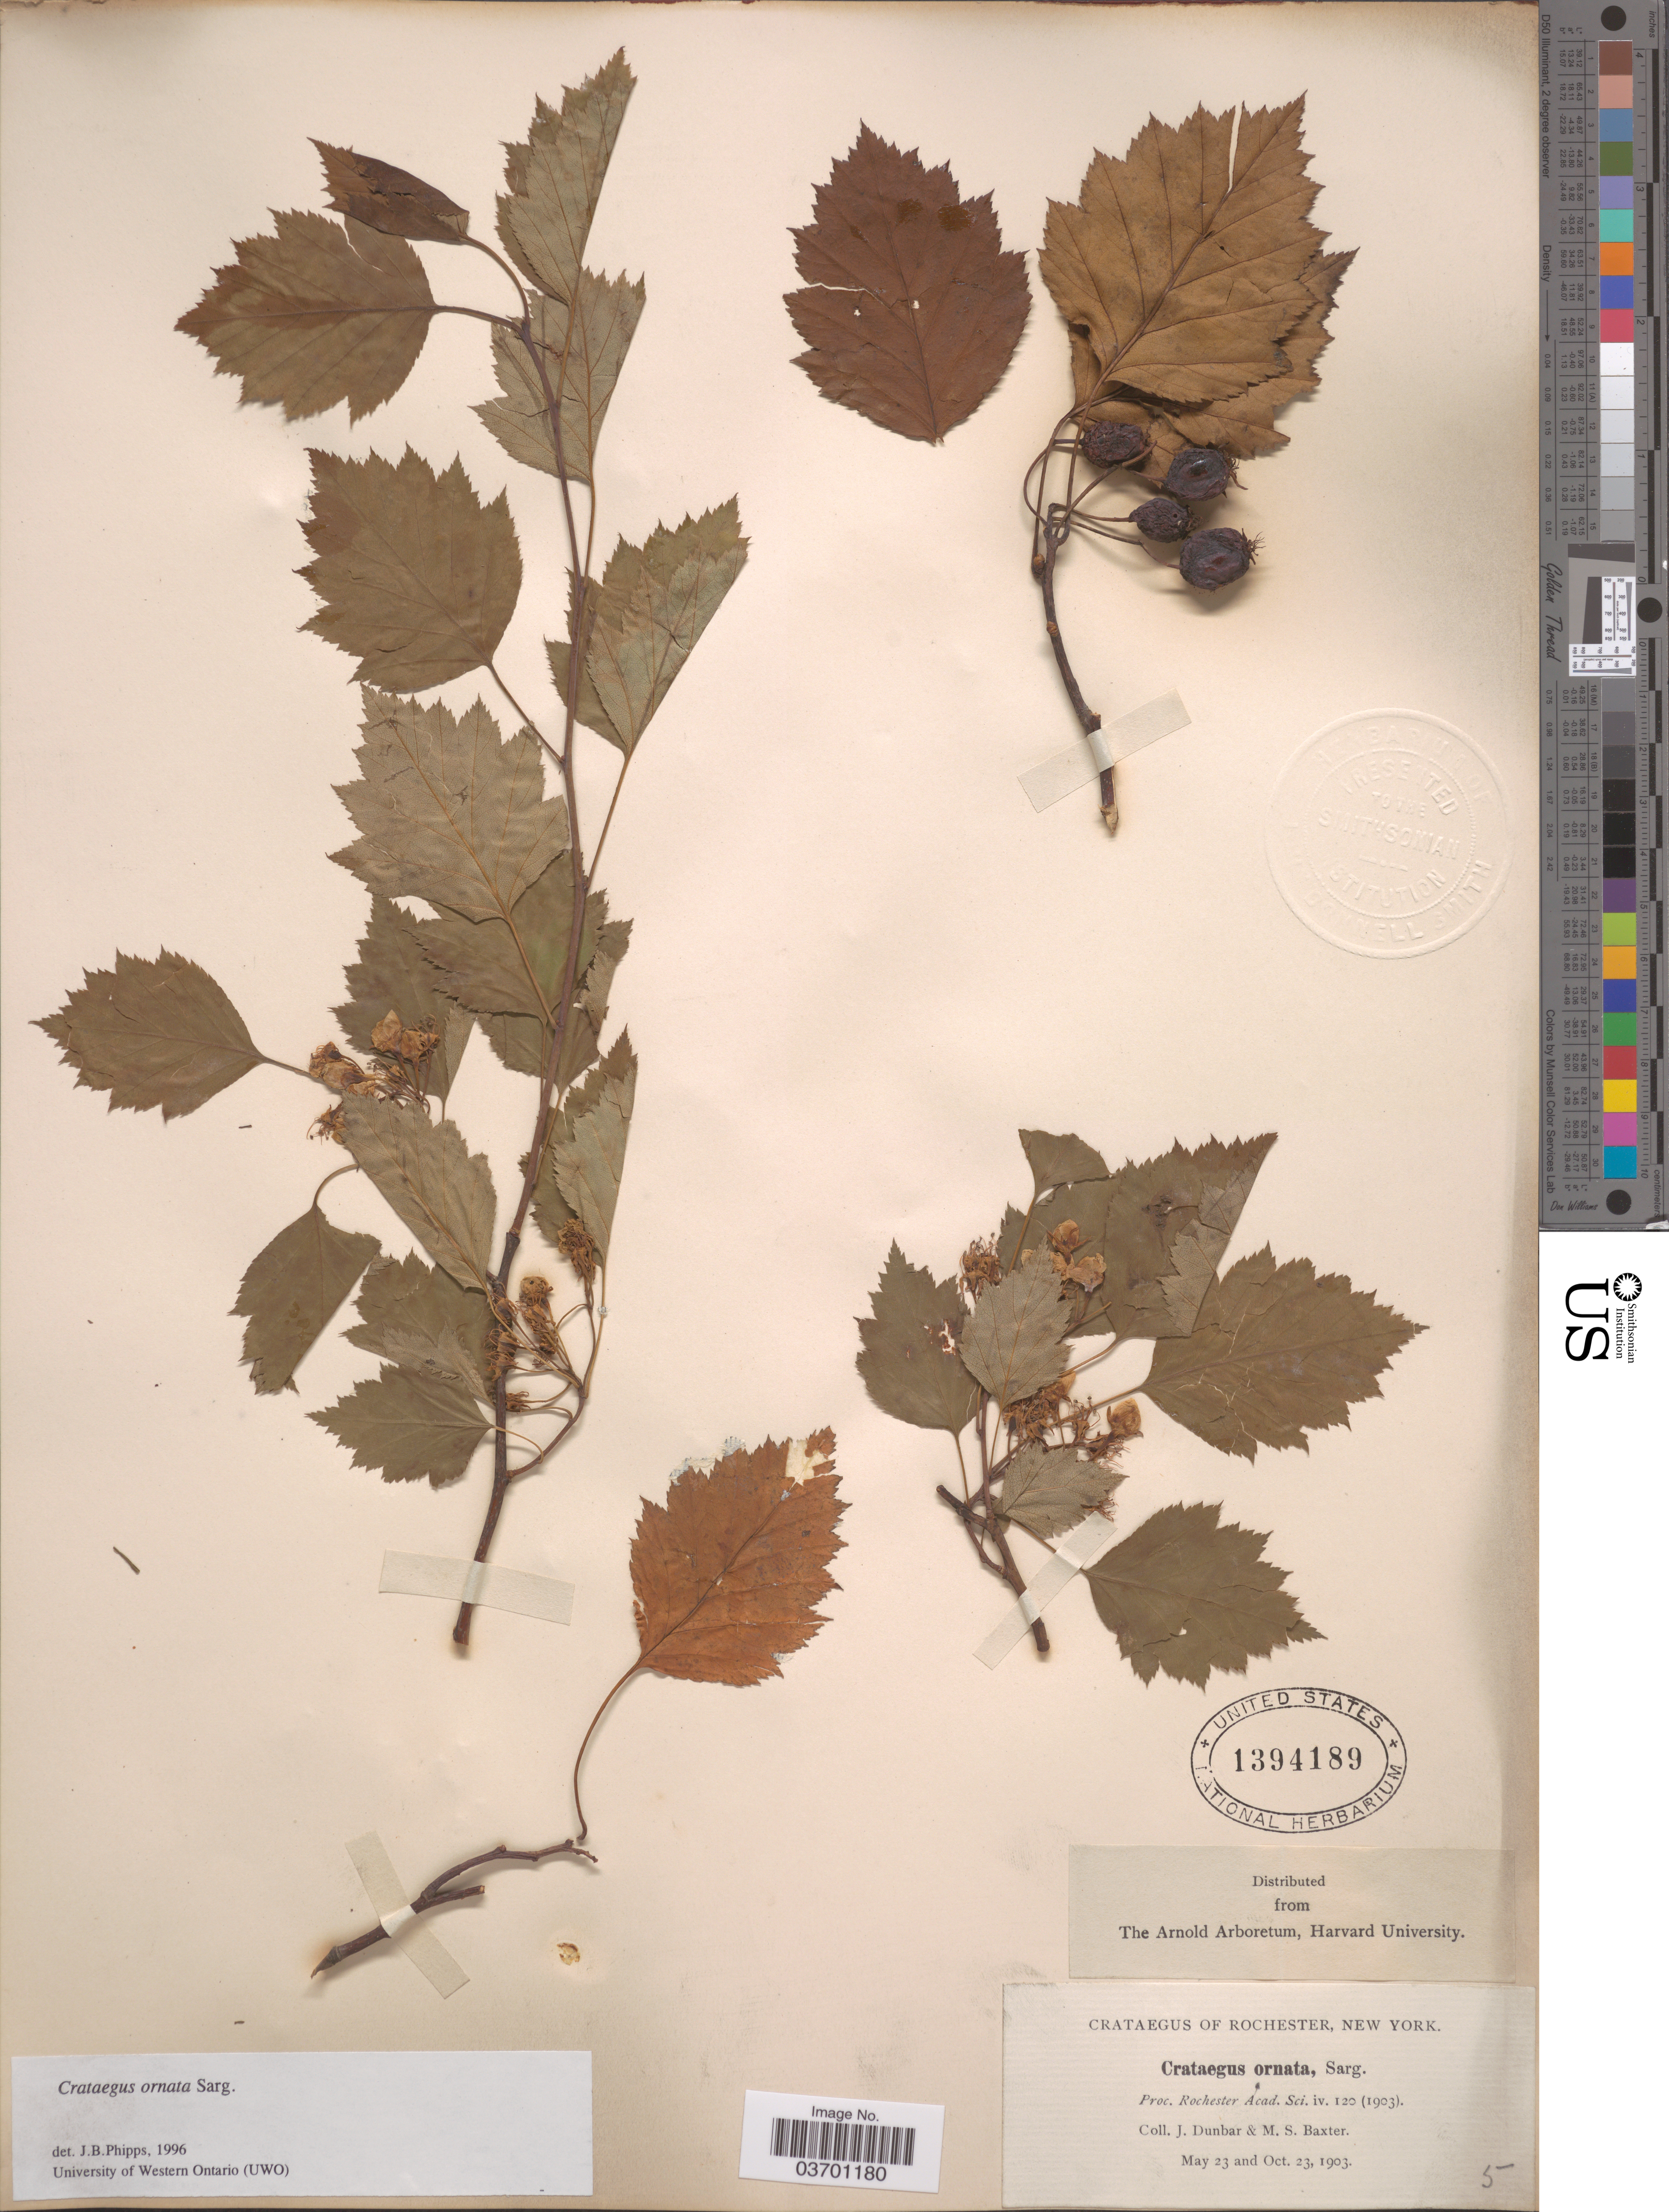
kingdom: Plantae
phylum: Tracheophyta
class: Magnoliopsida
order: Rosales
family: Rosaceae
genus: Crataegus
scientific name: Crataegus ornata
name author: Sarg.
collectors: J. Dunbar & M. Baxter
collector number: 5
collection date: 1903-05-23/1903-10-23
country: United States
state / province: New York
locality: Rochester.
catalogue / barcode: US 1394189